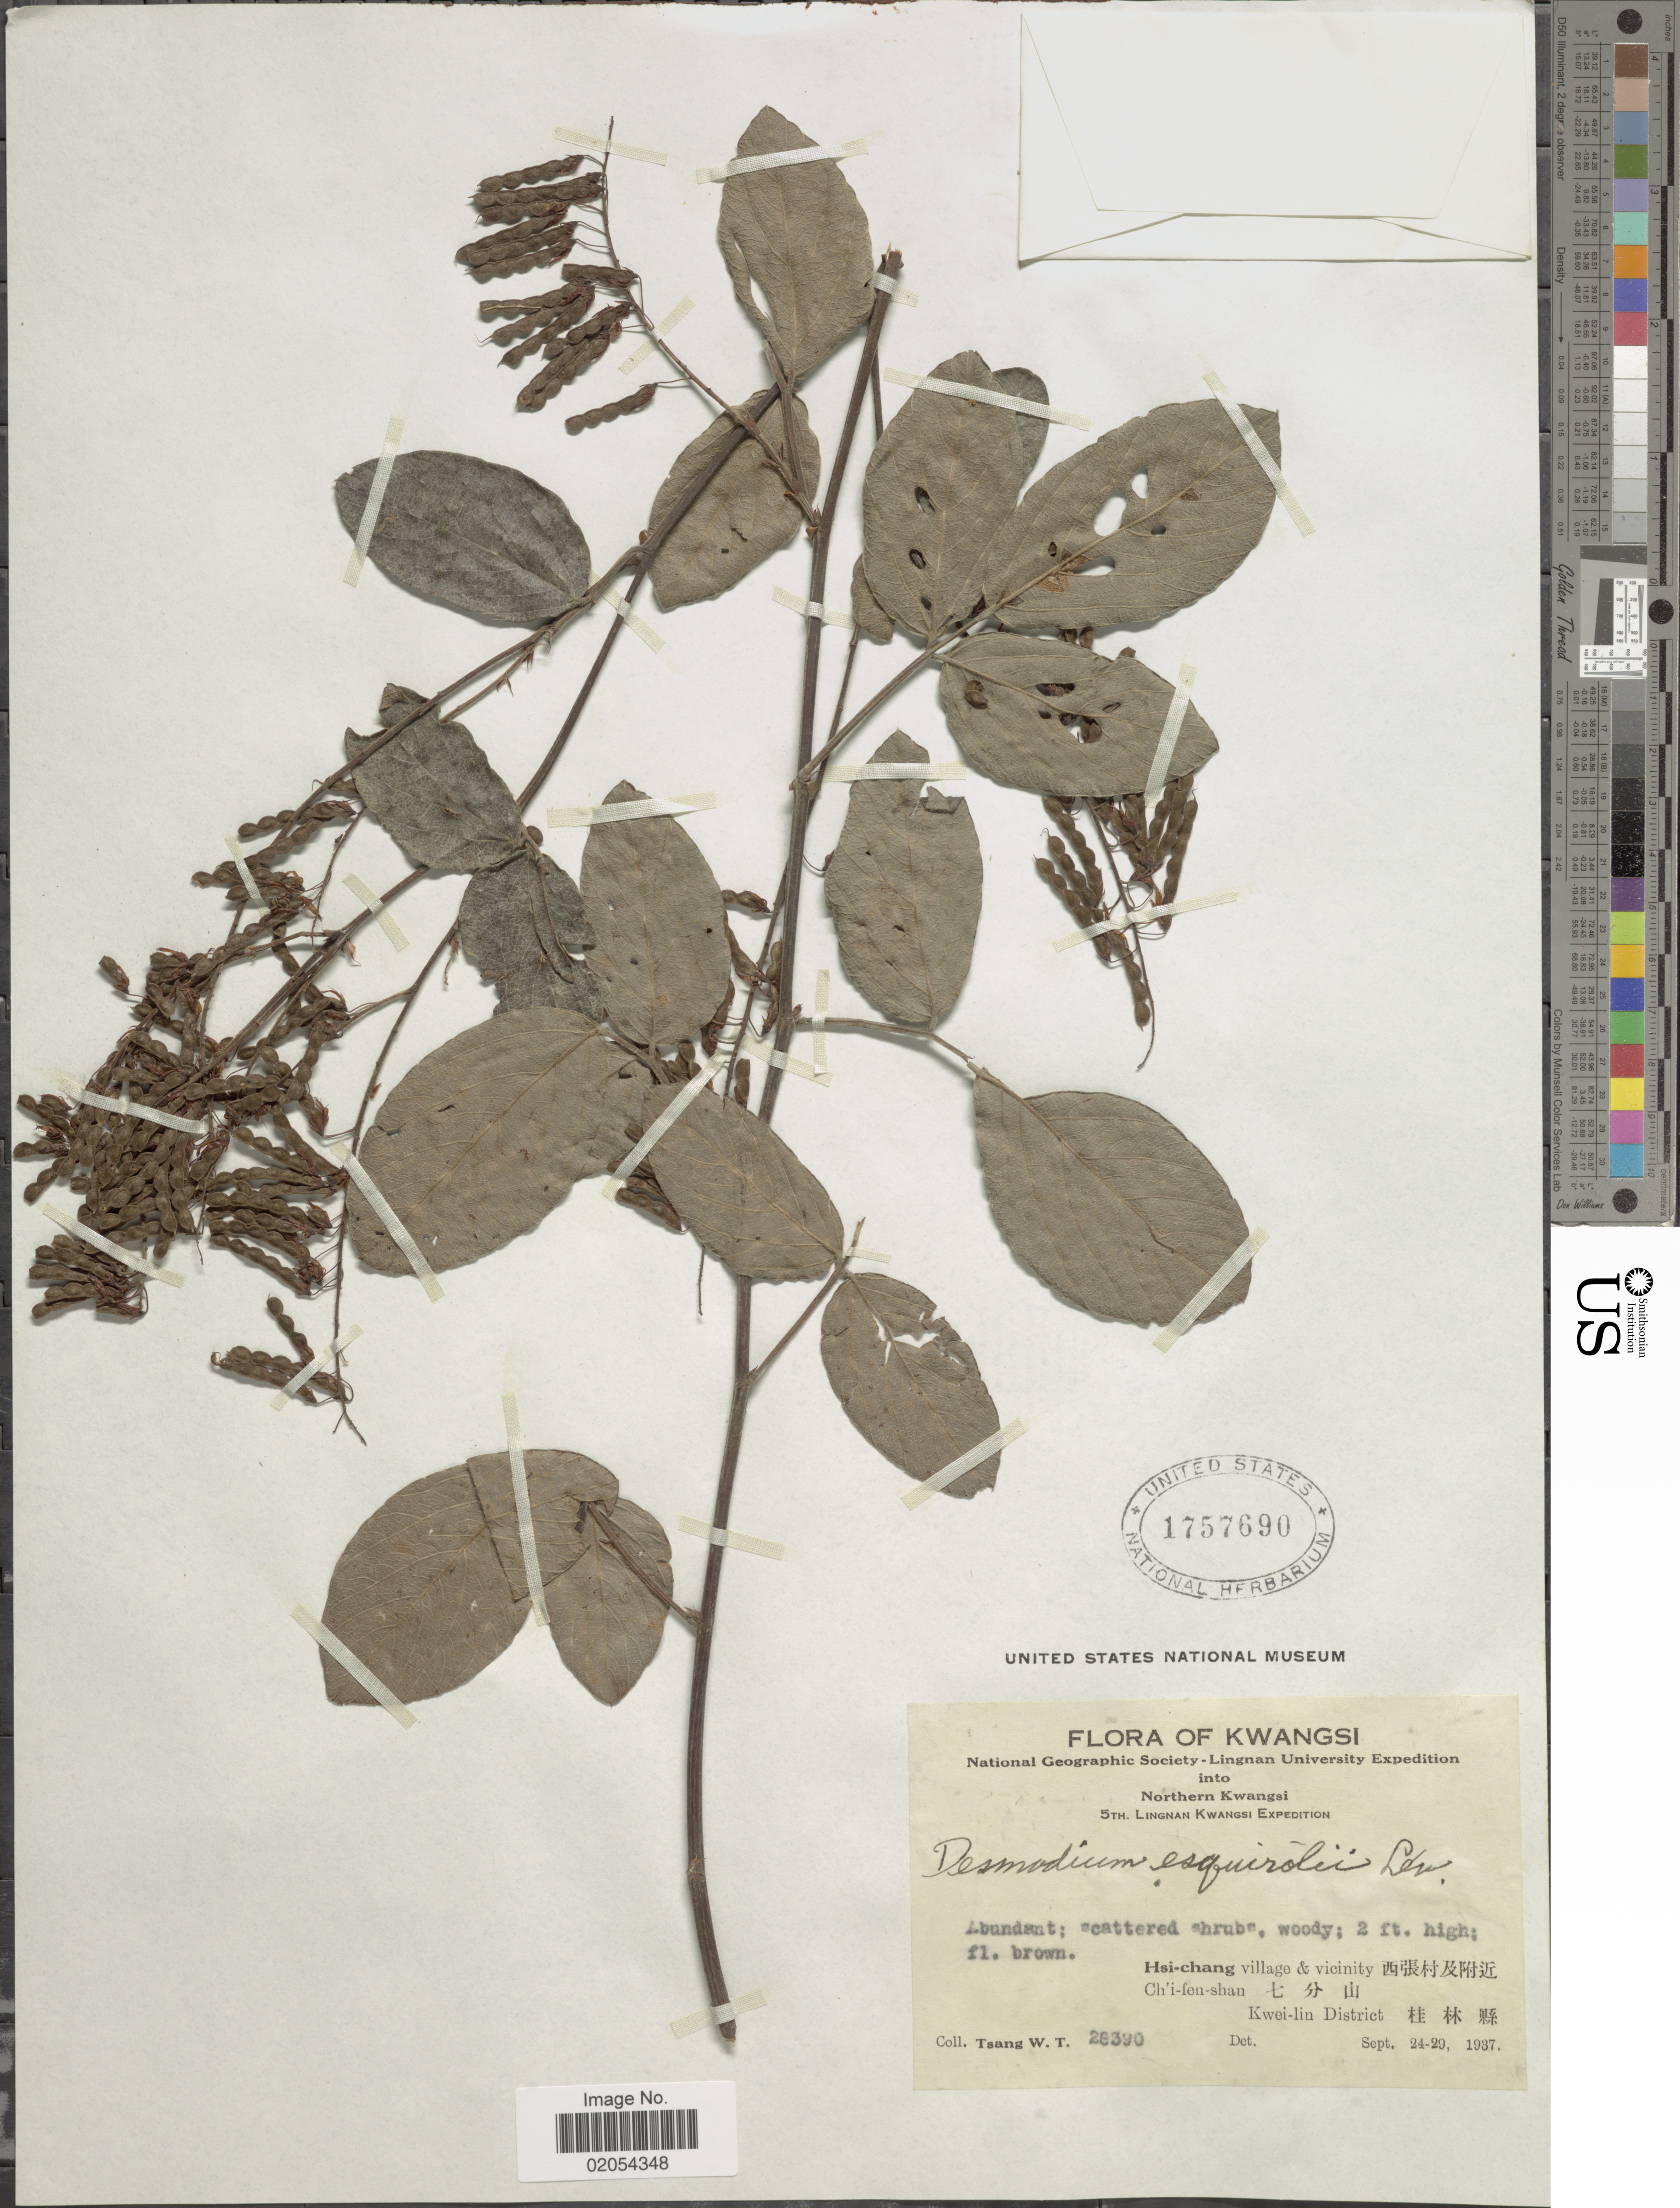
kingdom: Plantae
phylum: Tracheophyta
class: Magnoliopsida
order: Fabales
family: Fabaceae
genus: Ototropis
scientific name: Ototropis multiflora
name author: (DC.) H. Ohashi & K. Ohashi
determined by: Strong, Mark T., (BOT), Smithsonian Institution - National Museum of Natural History (UNITED STATES)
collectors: W. T. Tsang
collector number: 28390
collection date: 1937-08-24/1937-08-29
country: China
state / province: Guangxi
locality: Kwangsi Hsi-chang village & vicinity, Chi'ifen-shan, Kwei-lin District.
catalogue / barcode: US 1757690